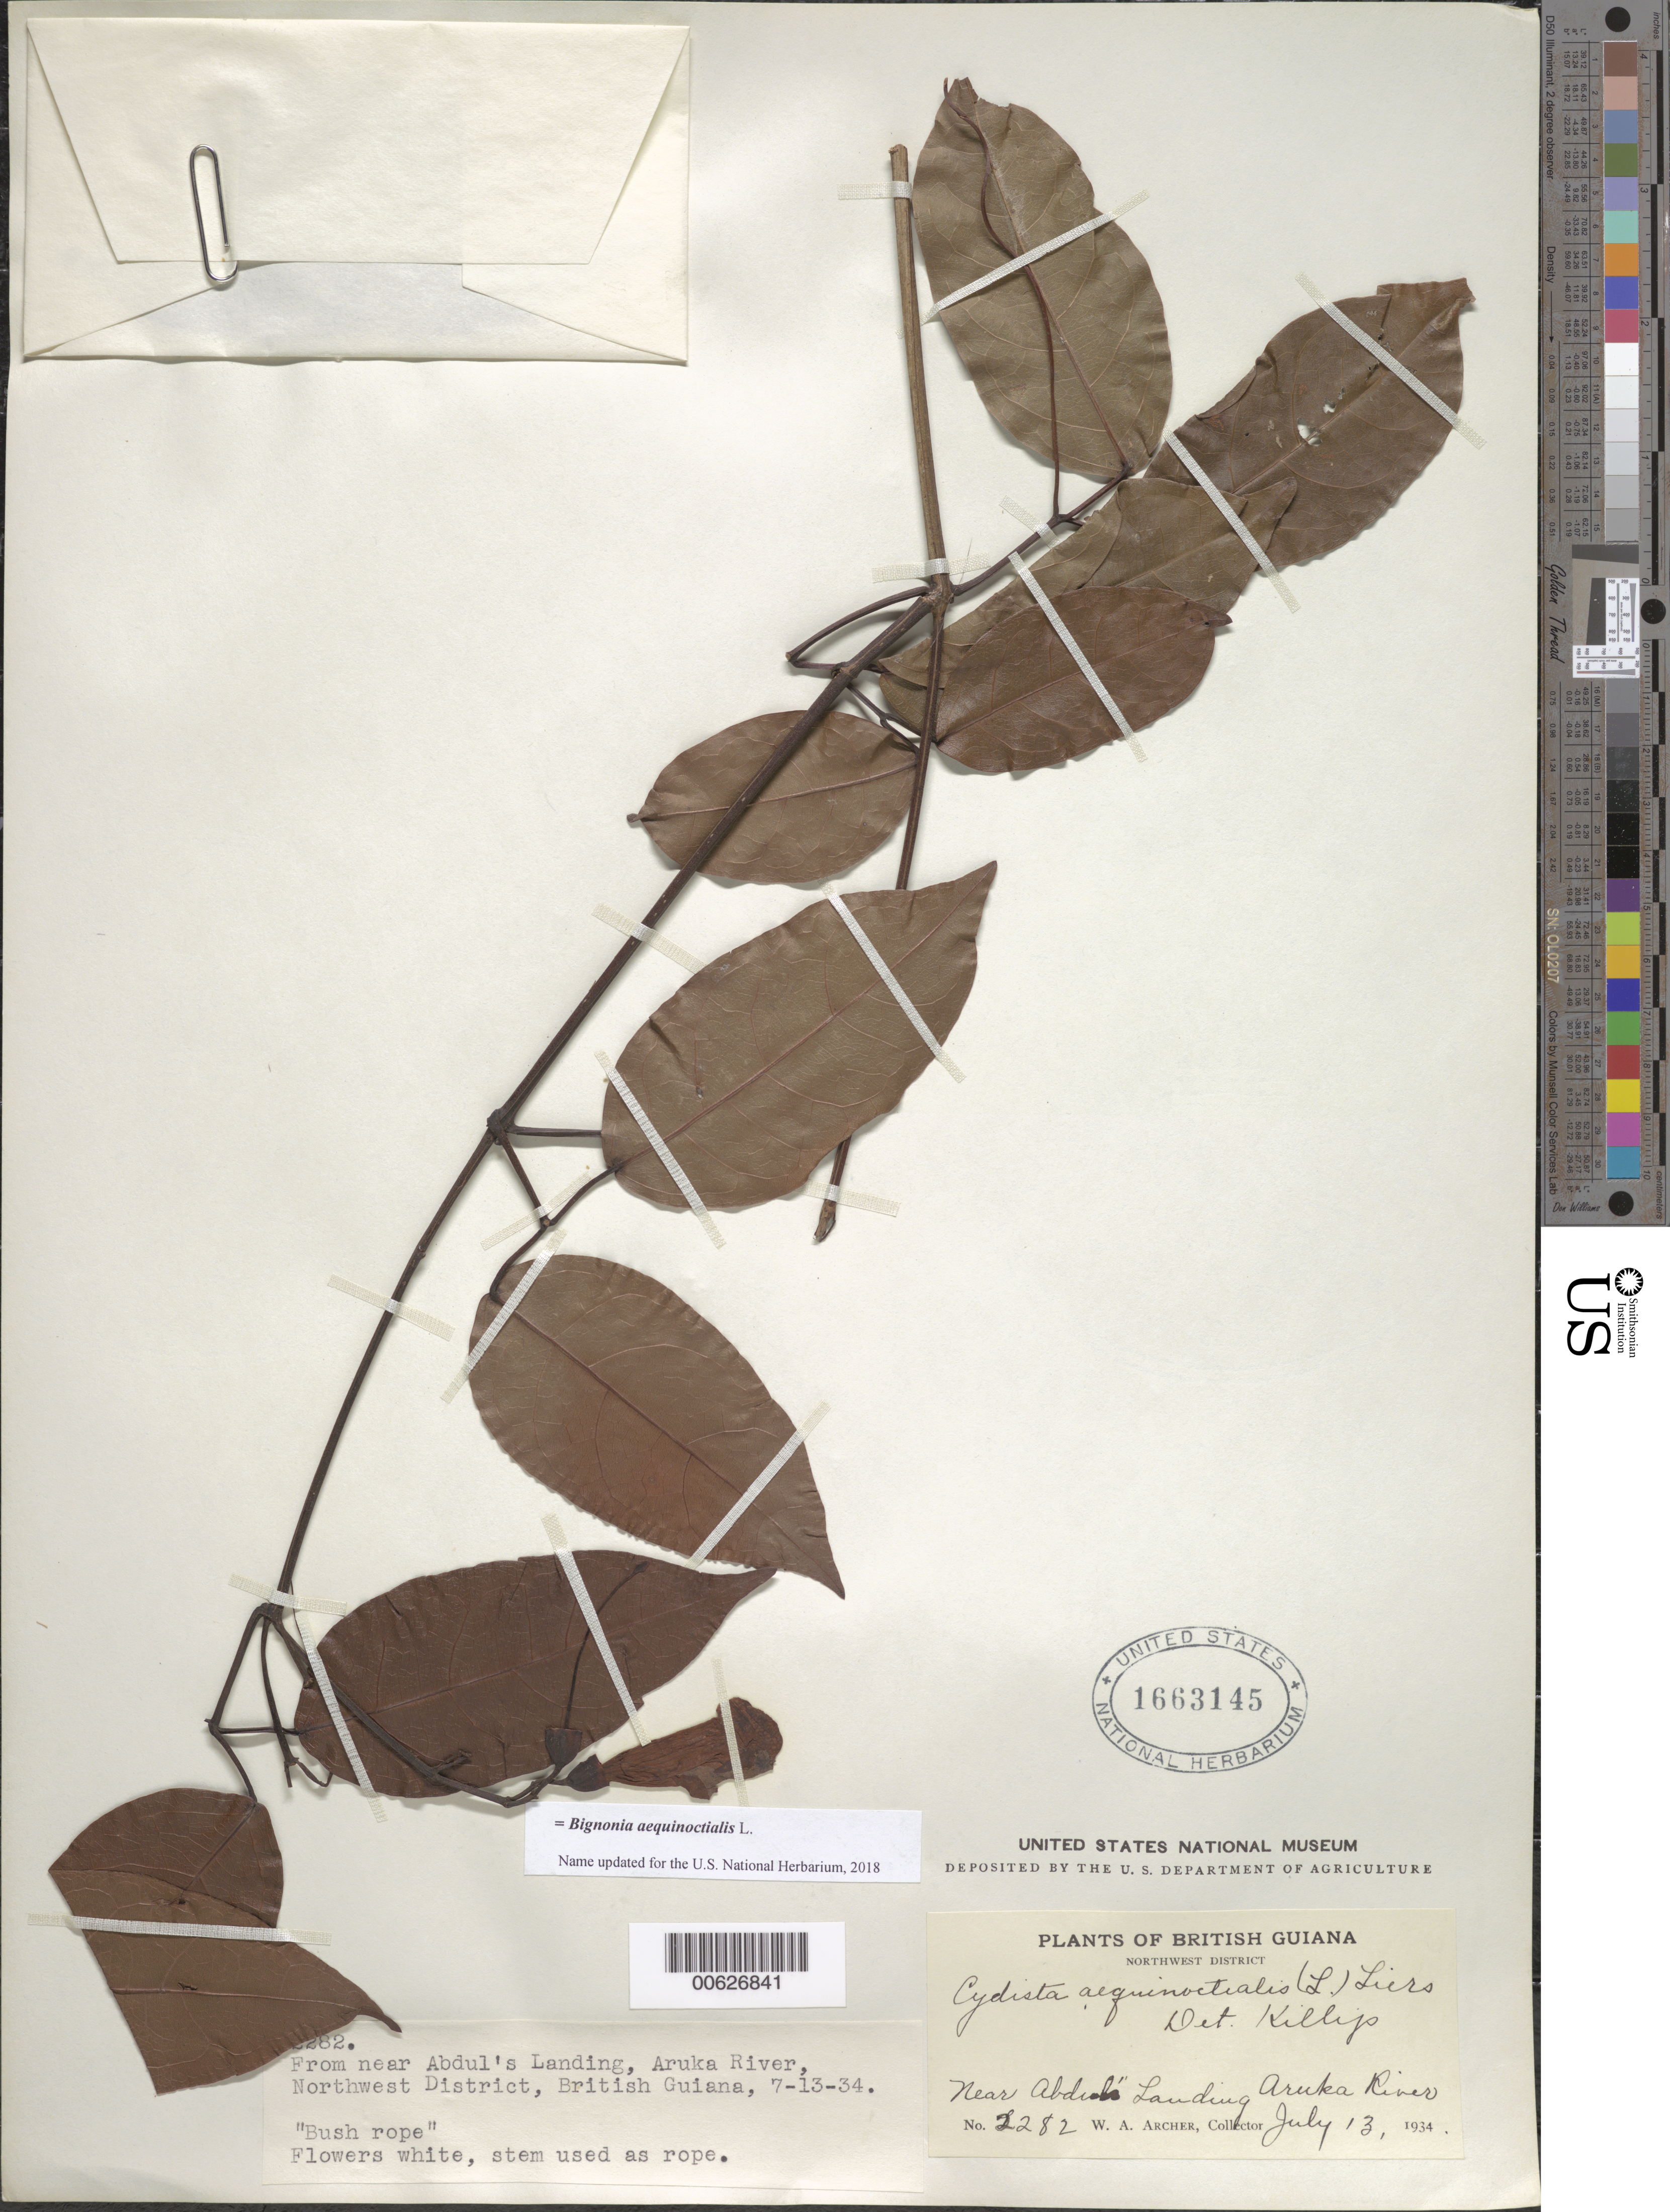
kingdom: Plantae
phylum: Tracheophyta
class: Magnoliopsida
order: Lamiales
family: Bignoniaceae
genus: Bignonia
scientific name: Bignonia aequinoctialis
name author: L.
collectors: W. A. Archer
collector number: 2282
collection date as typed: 13-Jul-34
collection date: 1934-07-13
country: Guyana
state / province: Barima-Waini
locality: Aruka R., near Abdul's Landing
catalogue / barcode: US 1663145